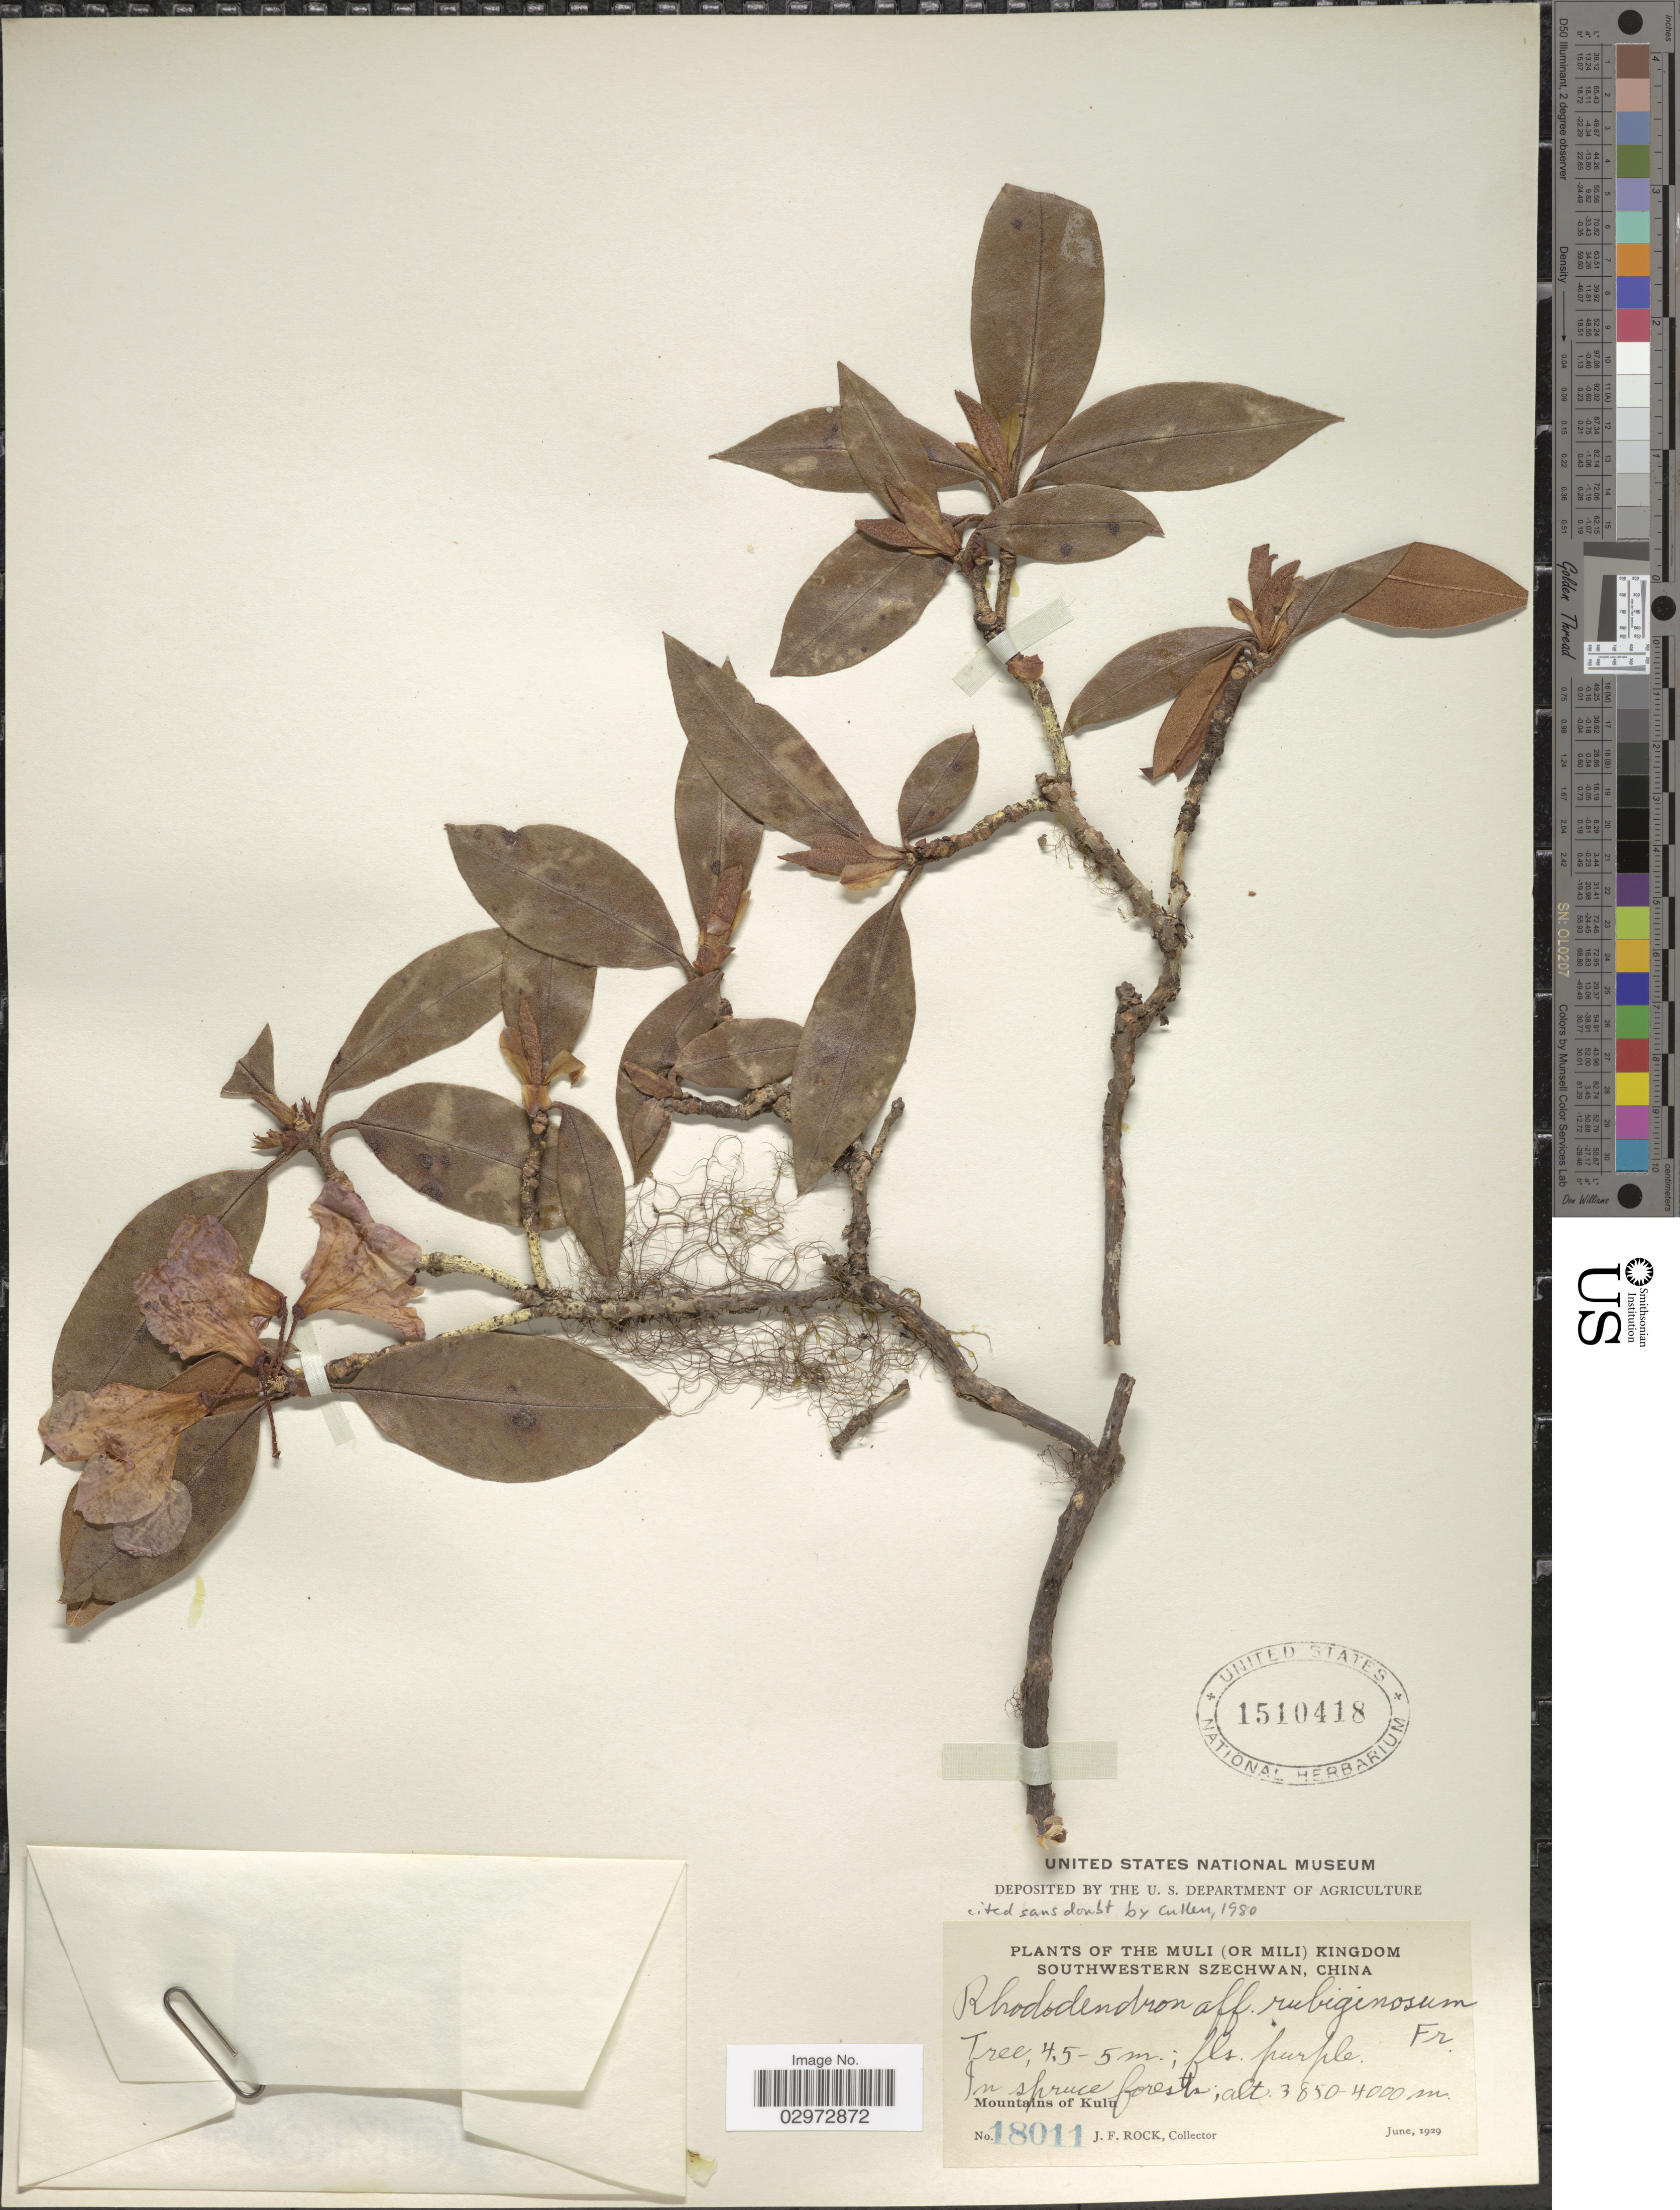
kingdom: Plantae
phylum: Tracheophyta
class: Magnoliopsida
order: Ericales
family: Ericaceae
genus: Rhododendron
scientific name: Rhododendron rubiginosum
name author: Franch.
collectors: J. Rock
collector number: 18011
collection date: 1929-06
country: China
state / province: Sichuan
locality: Muli (or Mili) Kingdom, Southwestern Szechwan, Mountains of Kulu.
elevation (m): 3850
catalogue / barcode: US 1510418